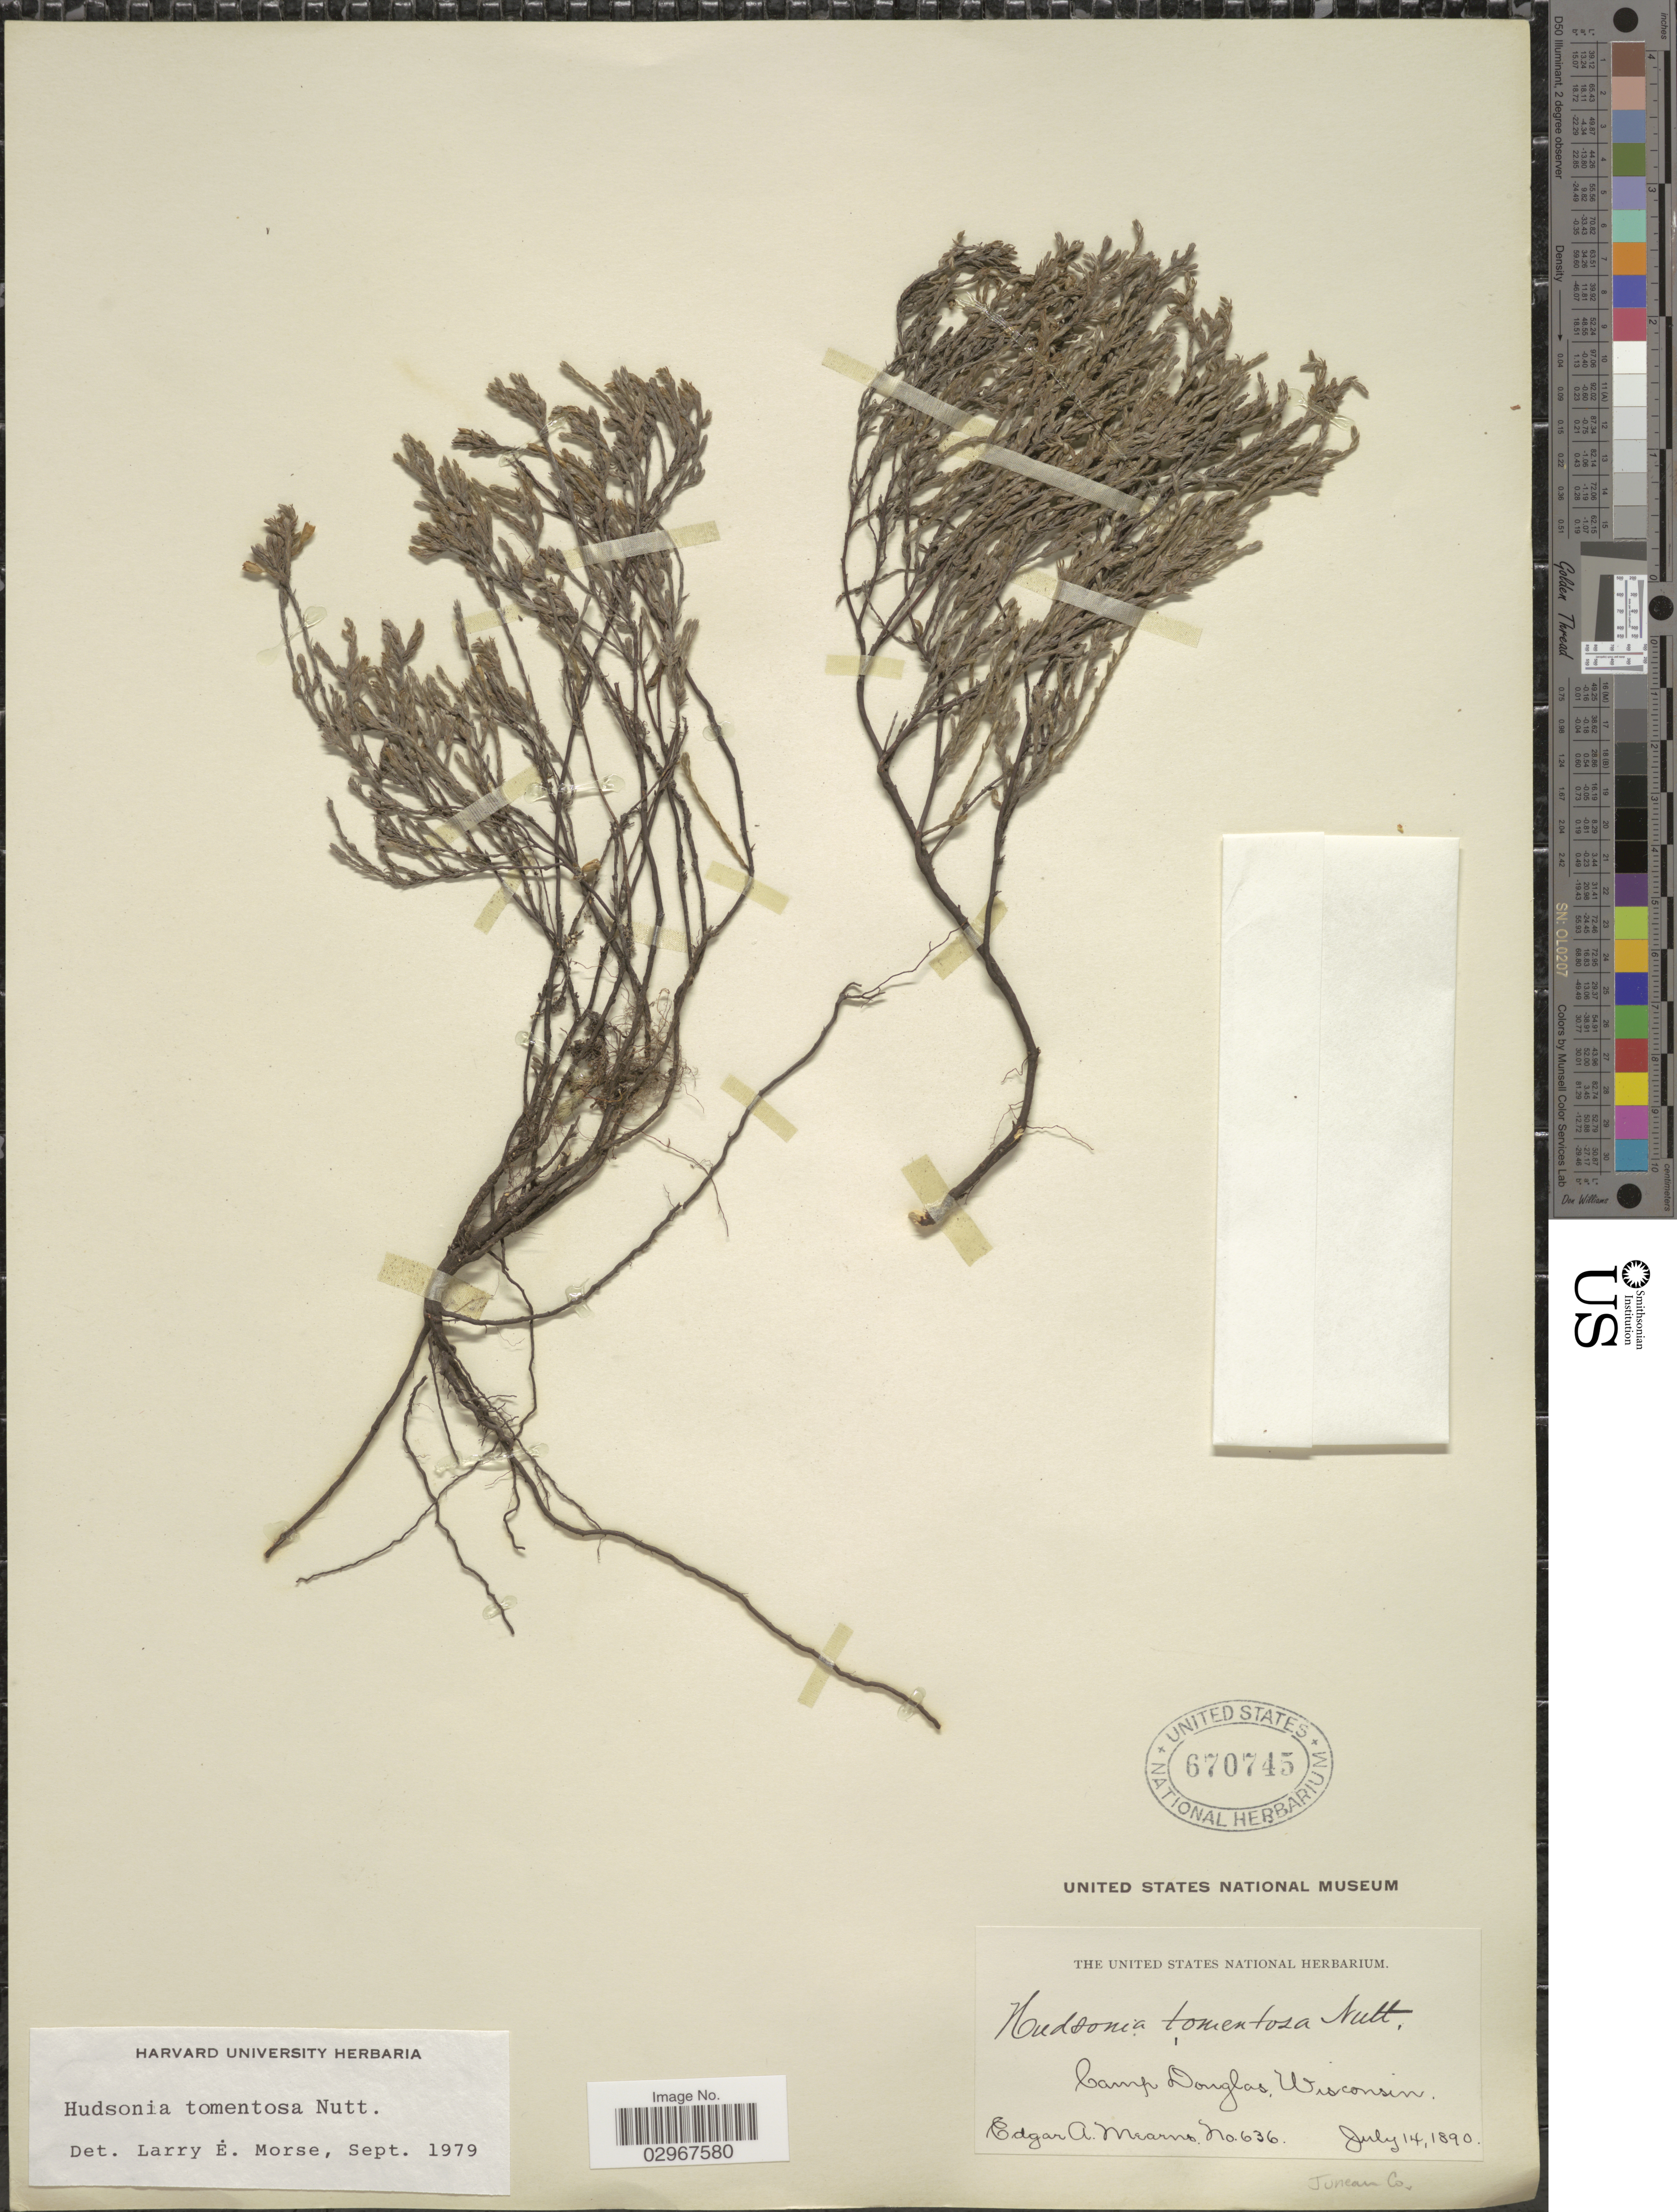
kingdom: Plantae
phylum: Tracheophyta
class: Magnoliopsida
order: Malvales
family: Cistaceae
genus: Hudsonia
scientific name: Hudsonia tomentosa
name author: Nutt.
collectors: E. A. Mearns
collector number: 636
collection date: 1890-07-14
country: United States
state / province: Wisconsin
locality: Camp Douglas. Juncan Co.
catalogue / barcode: US 670745